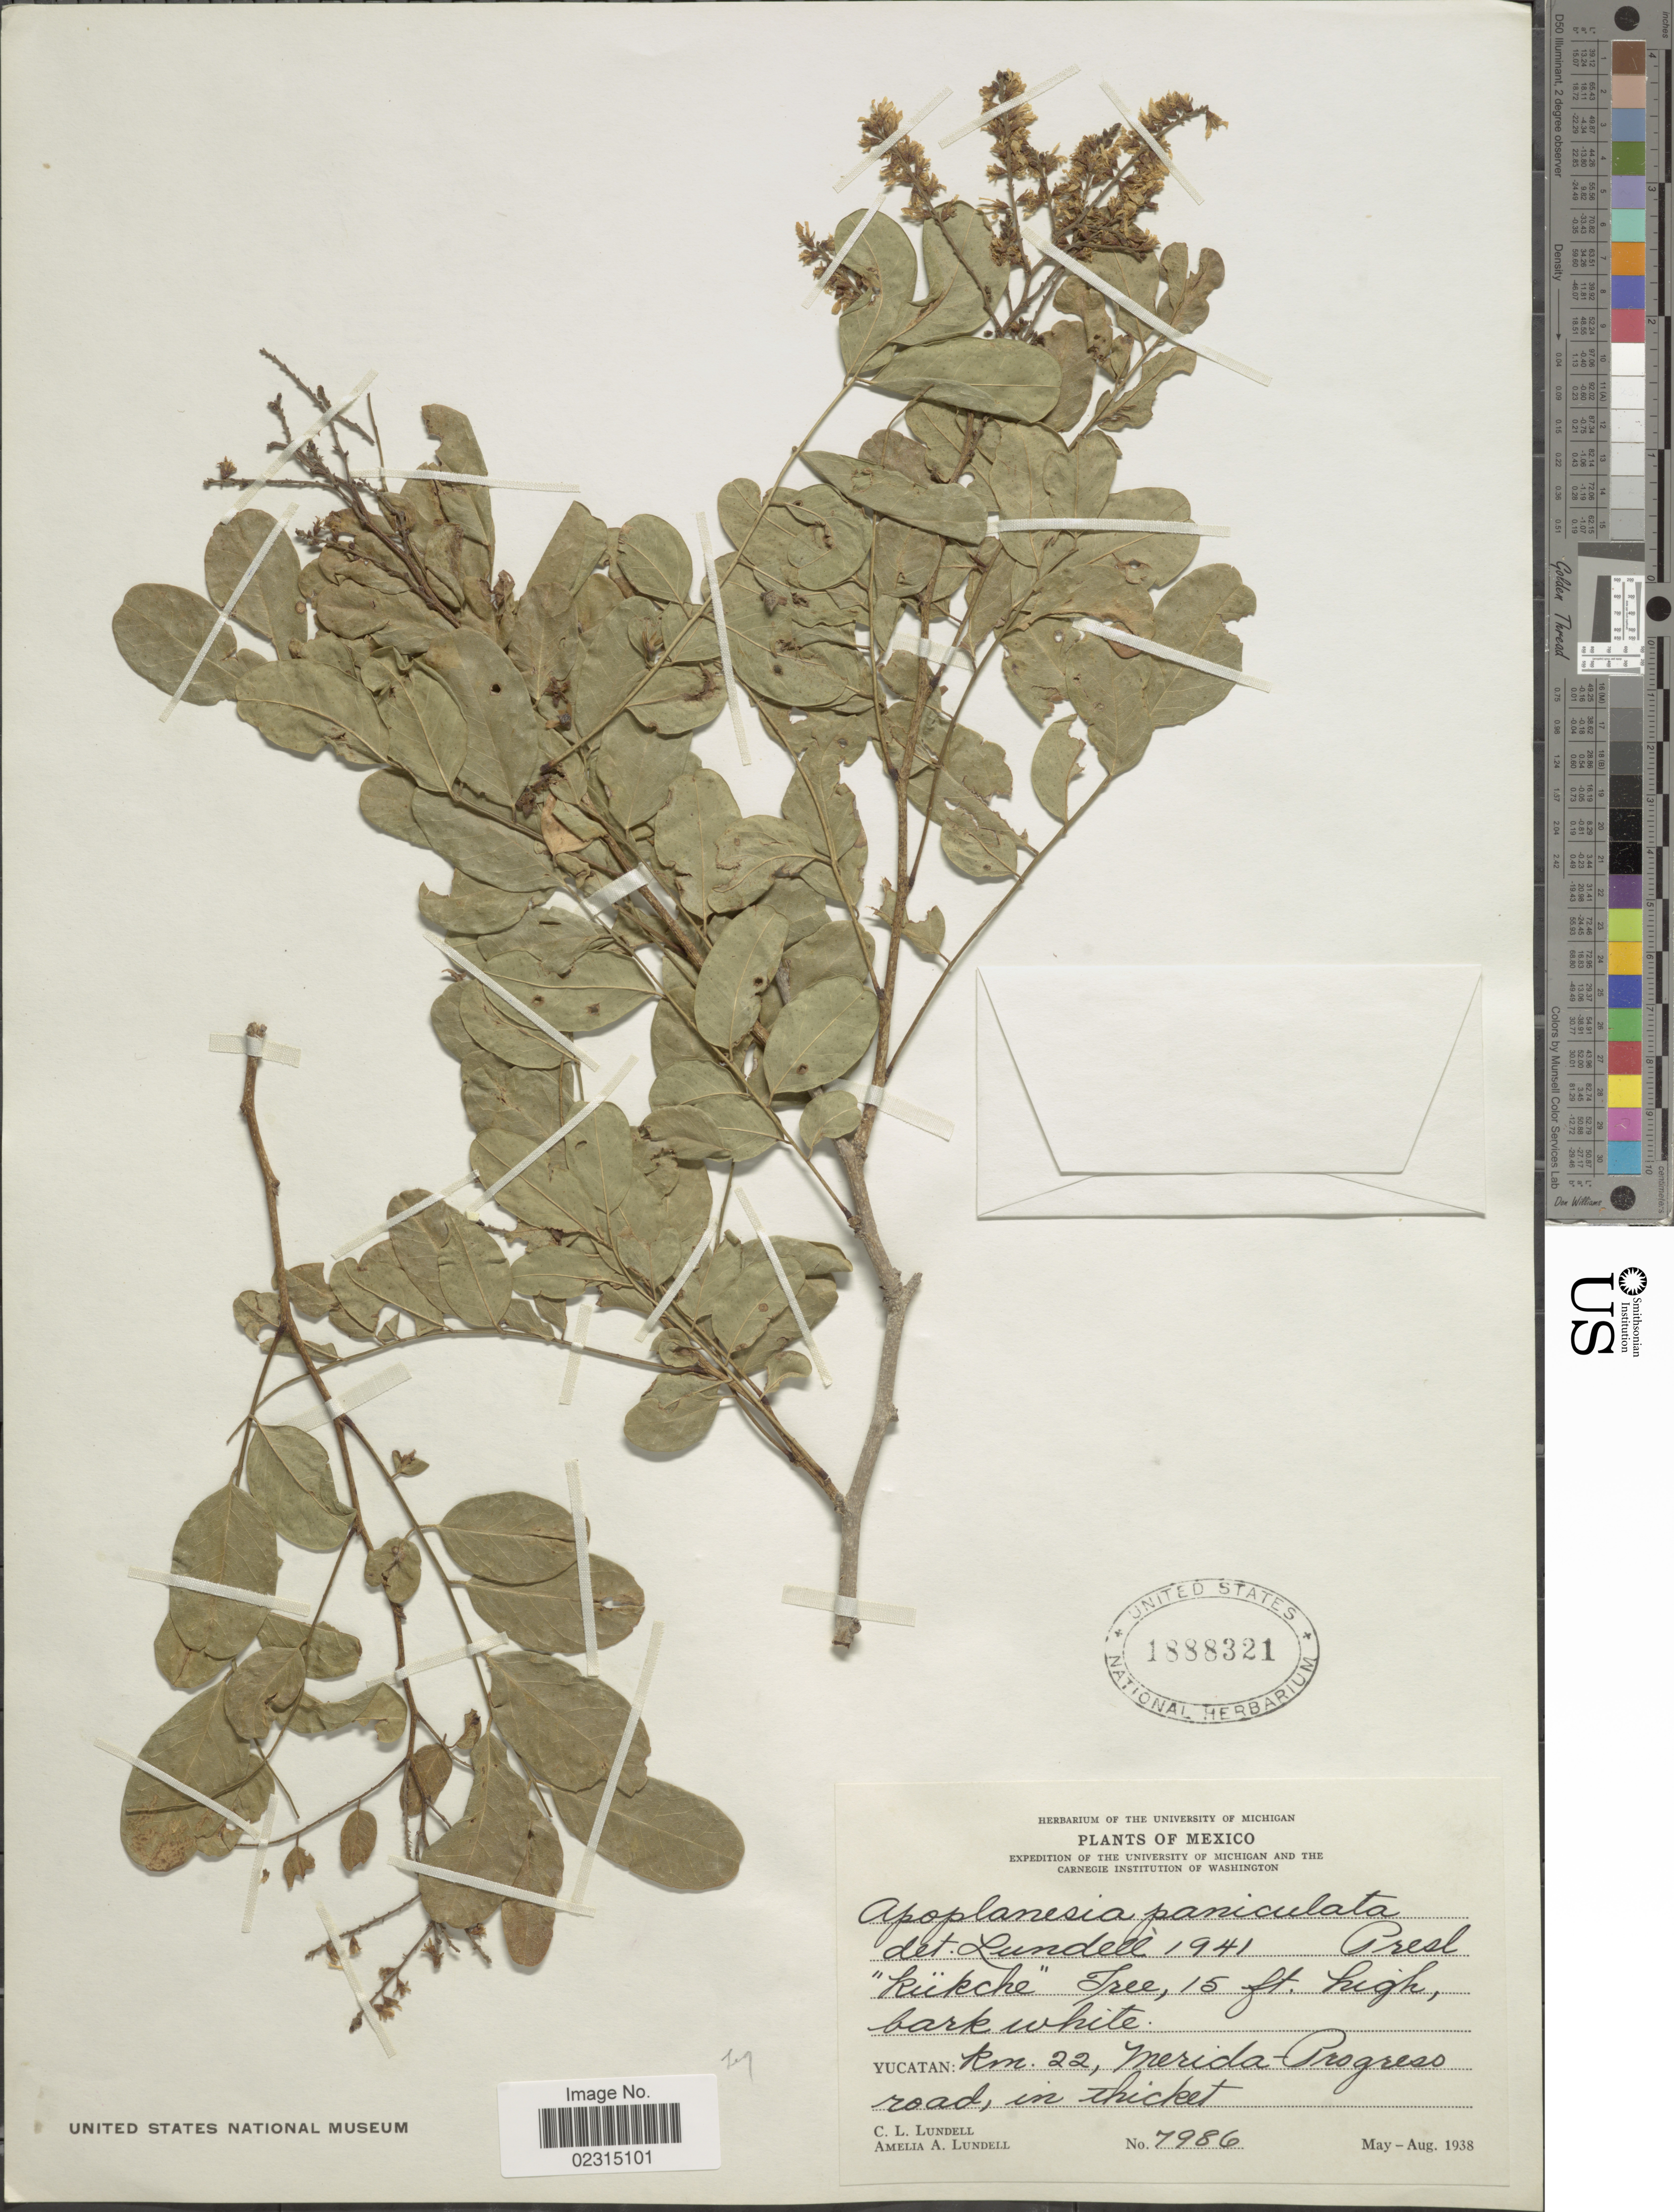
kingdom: Plantae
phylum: Tracheophyta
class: Magnoliopsida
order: Fabales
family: Fabaceae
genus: Apoplanesia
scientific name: Apoplanesia paniculata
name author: C. Presl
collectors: C. L. Lundell & A. A. Lundell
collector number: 7986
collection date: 1938-05/1938-08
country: Mexico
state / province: Yucatán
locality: Km 22, Merida Progreso road, in thicket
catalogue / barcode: US 1888321